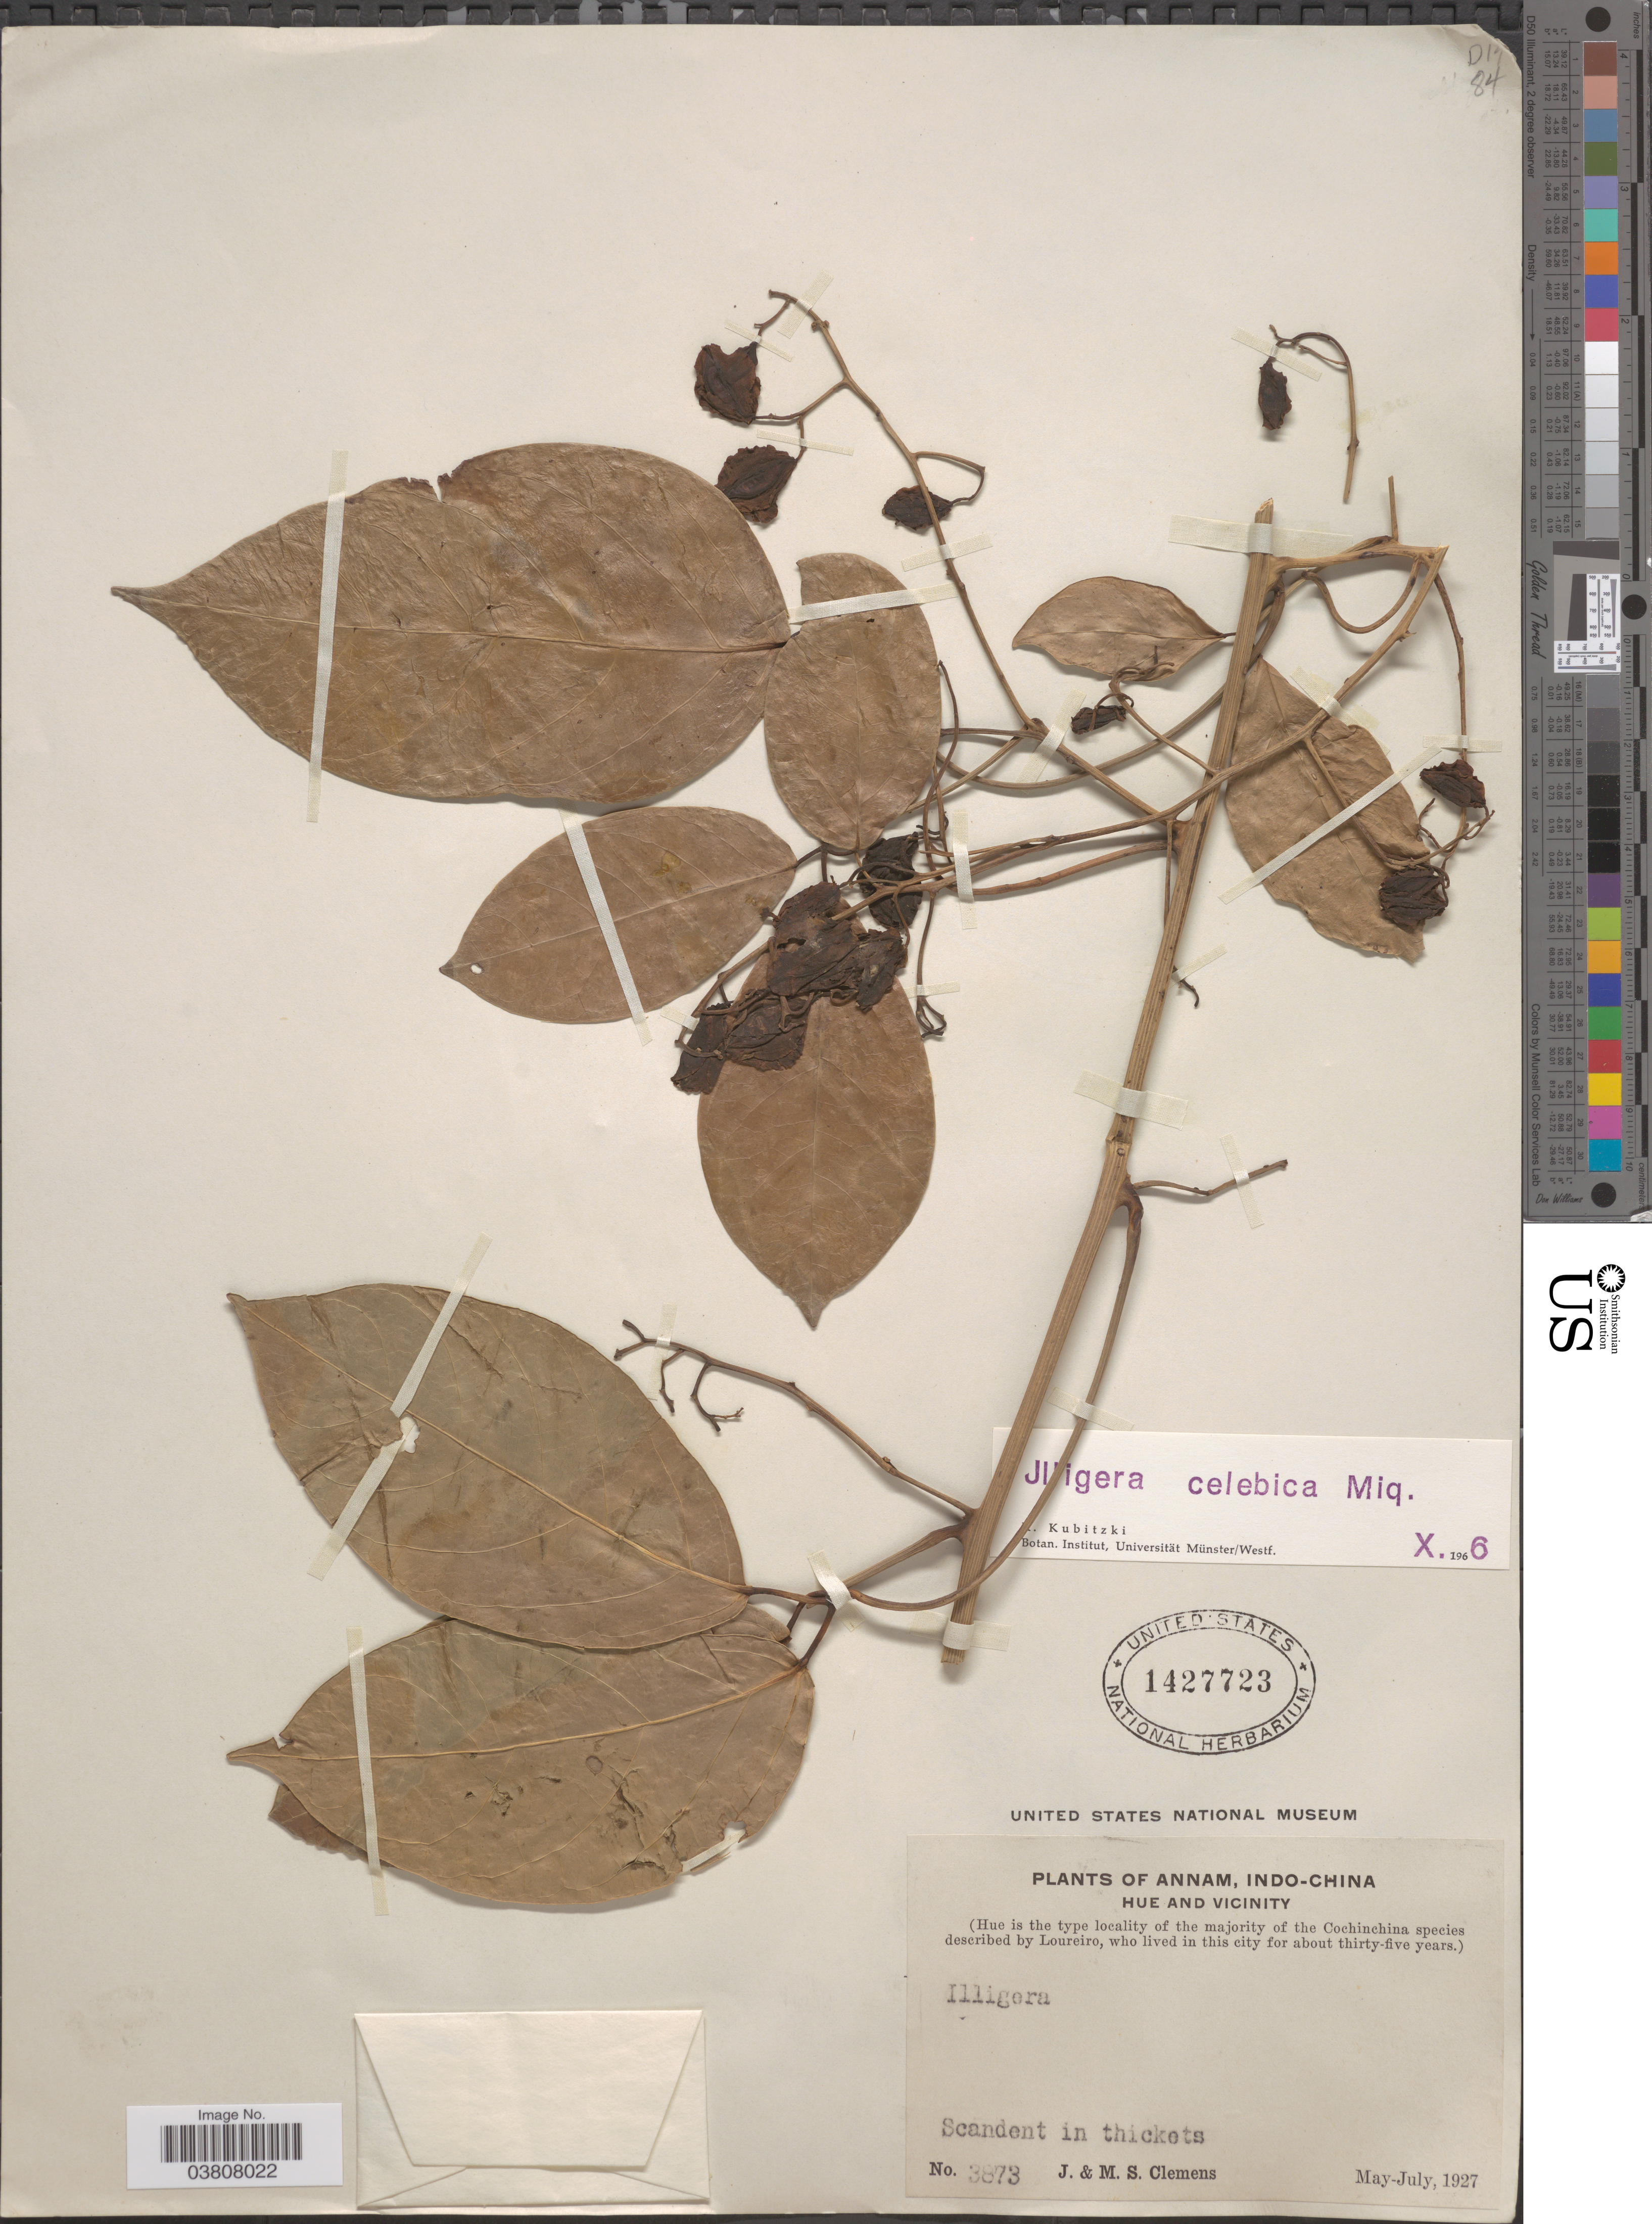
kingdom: Plantae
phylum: Tracheophyta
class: Magnoliopsida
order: Laurales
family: Hernandiaceae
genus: Illigera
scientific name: Illigera celebica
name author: Miq.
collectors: J. Clemens & M. S. Clemens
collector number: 3873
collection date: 1927-05/1927-07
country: Vietnam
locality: Annam, Indo-China. Hue and vicinity.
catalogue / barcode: US 1427723